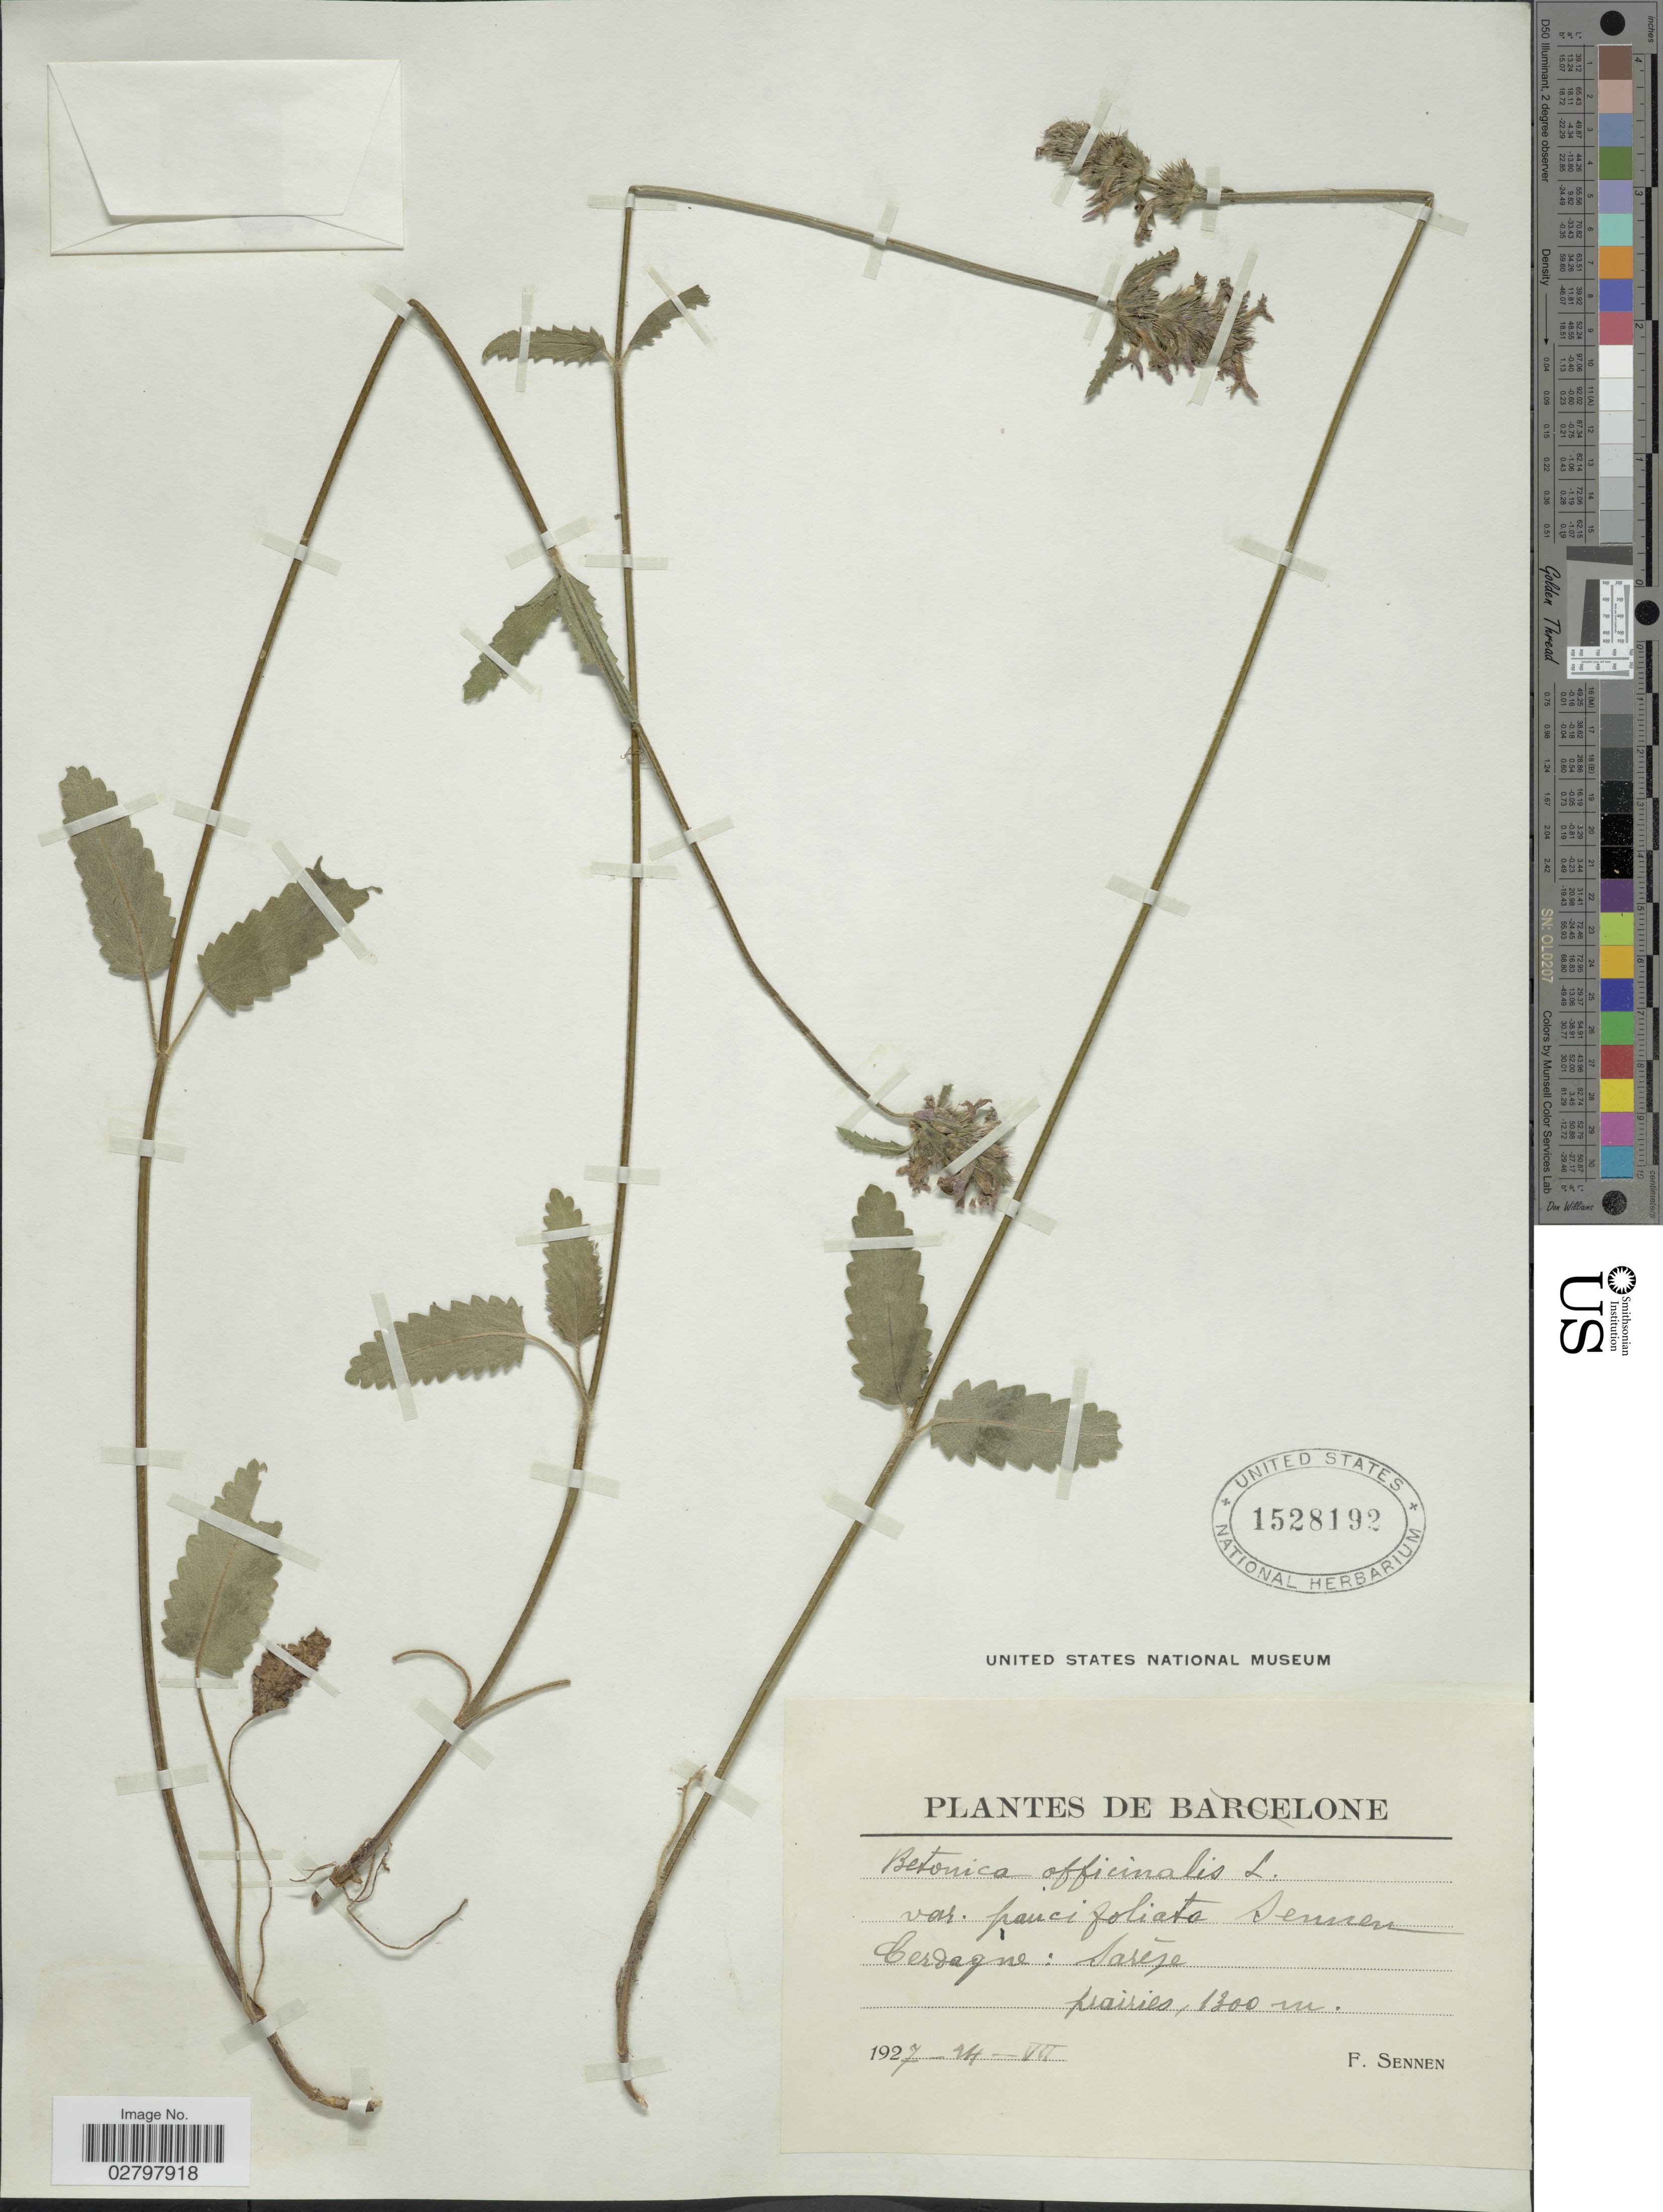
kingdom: Plantae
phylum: Tracheophyta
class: Magnoliopsida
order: Lamiales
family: Lamiaceae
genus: Stachys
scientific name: Stachys officinalis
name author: (L.) Trevis.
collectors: E. Sennen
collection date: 1927-07-24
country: Spain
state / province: Catalunya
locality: Cerdagne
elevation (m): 1300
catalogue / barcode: US 1528192